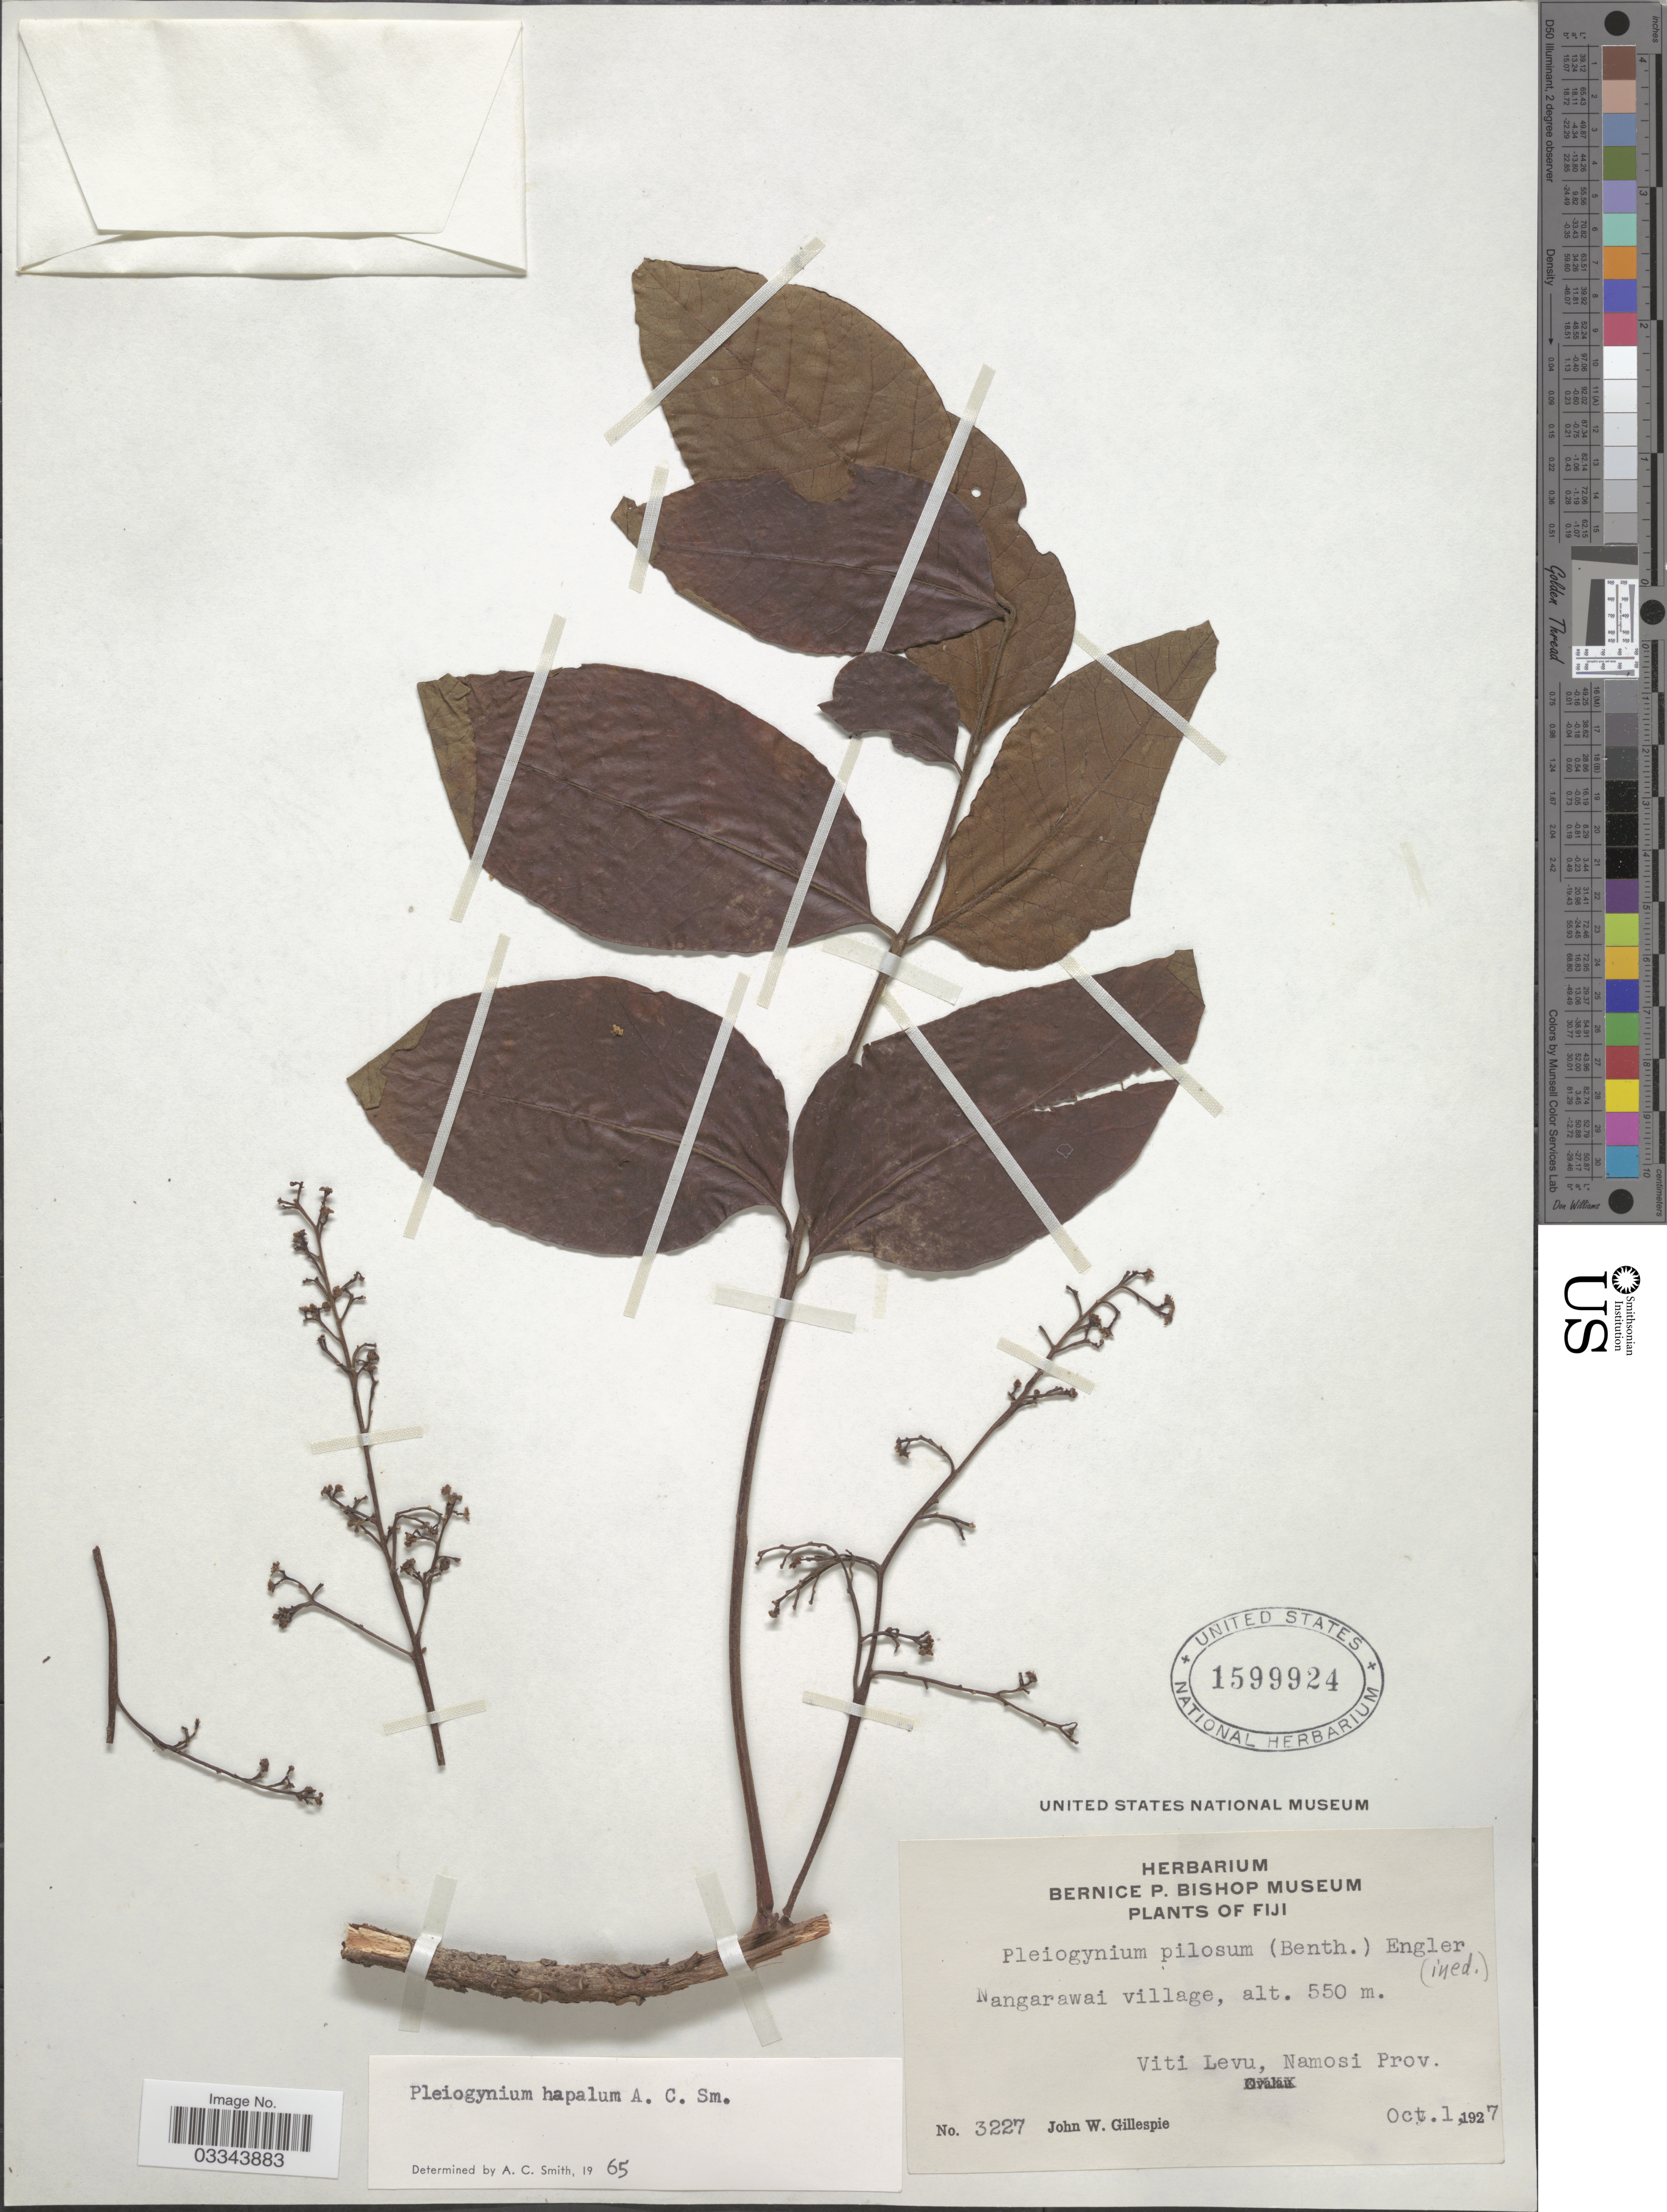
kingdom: Plantae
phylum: Tracheophyta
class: Magnoliopsida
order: Sapindales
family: Anacardiaceae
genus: Pleiogynium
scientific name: Pleiogynium hapalum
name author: A.C. Sm.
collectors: J. W. Gillespie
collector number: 3227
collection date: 1927-10-01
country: Fiji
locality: Nangarawai village, Viti Levu, Namosi Prov.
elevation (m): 550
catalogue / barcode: US 1599924